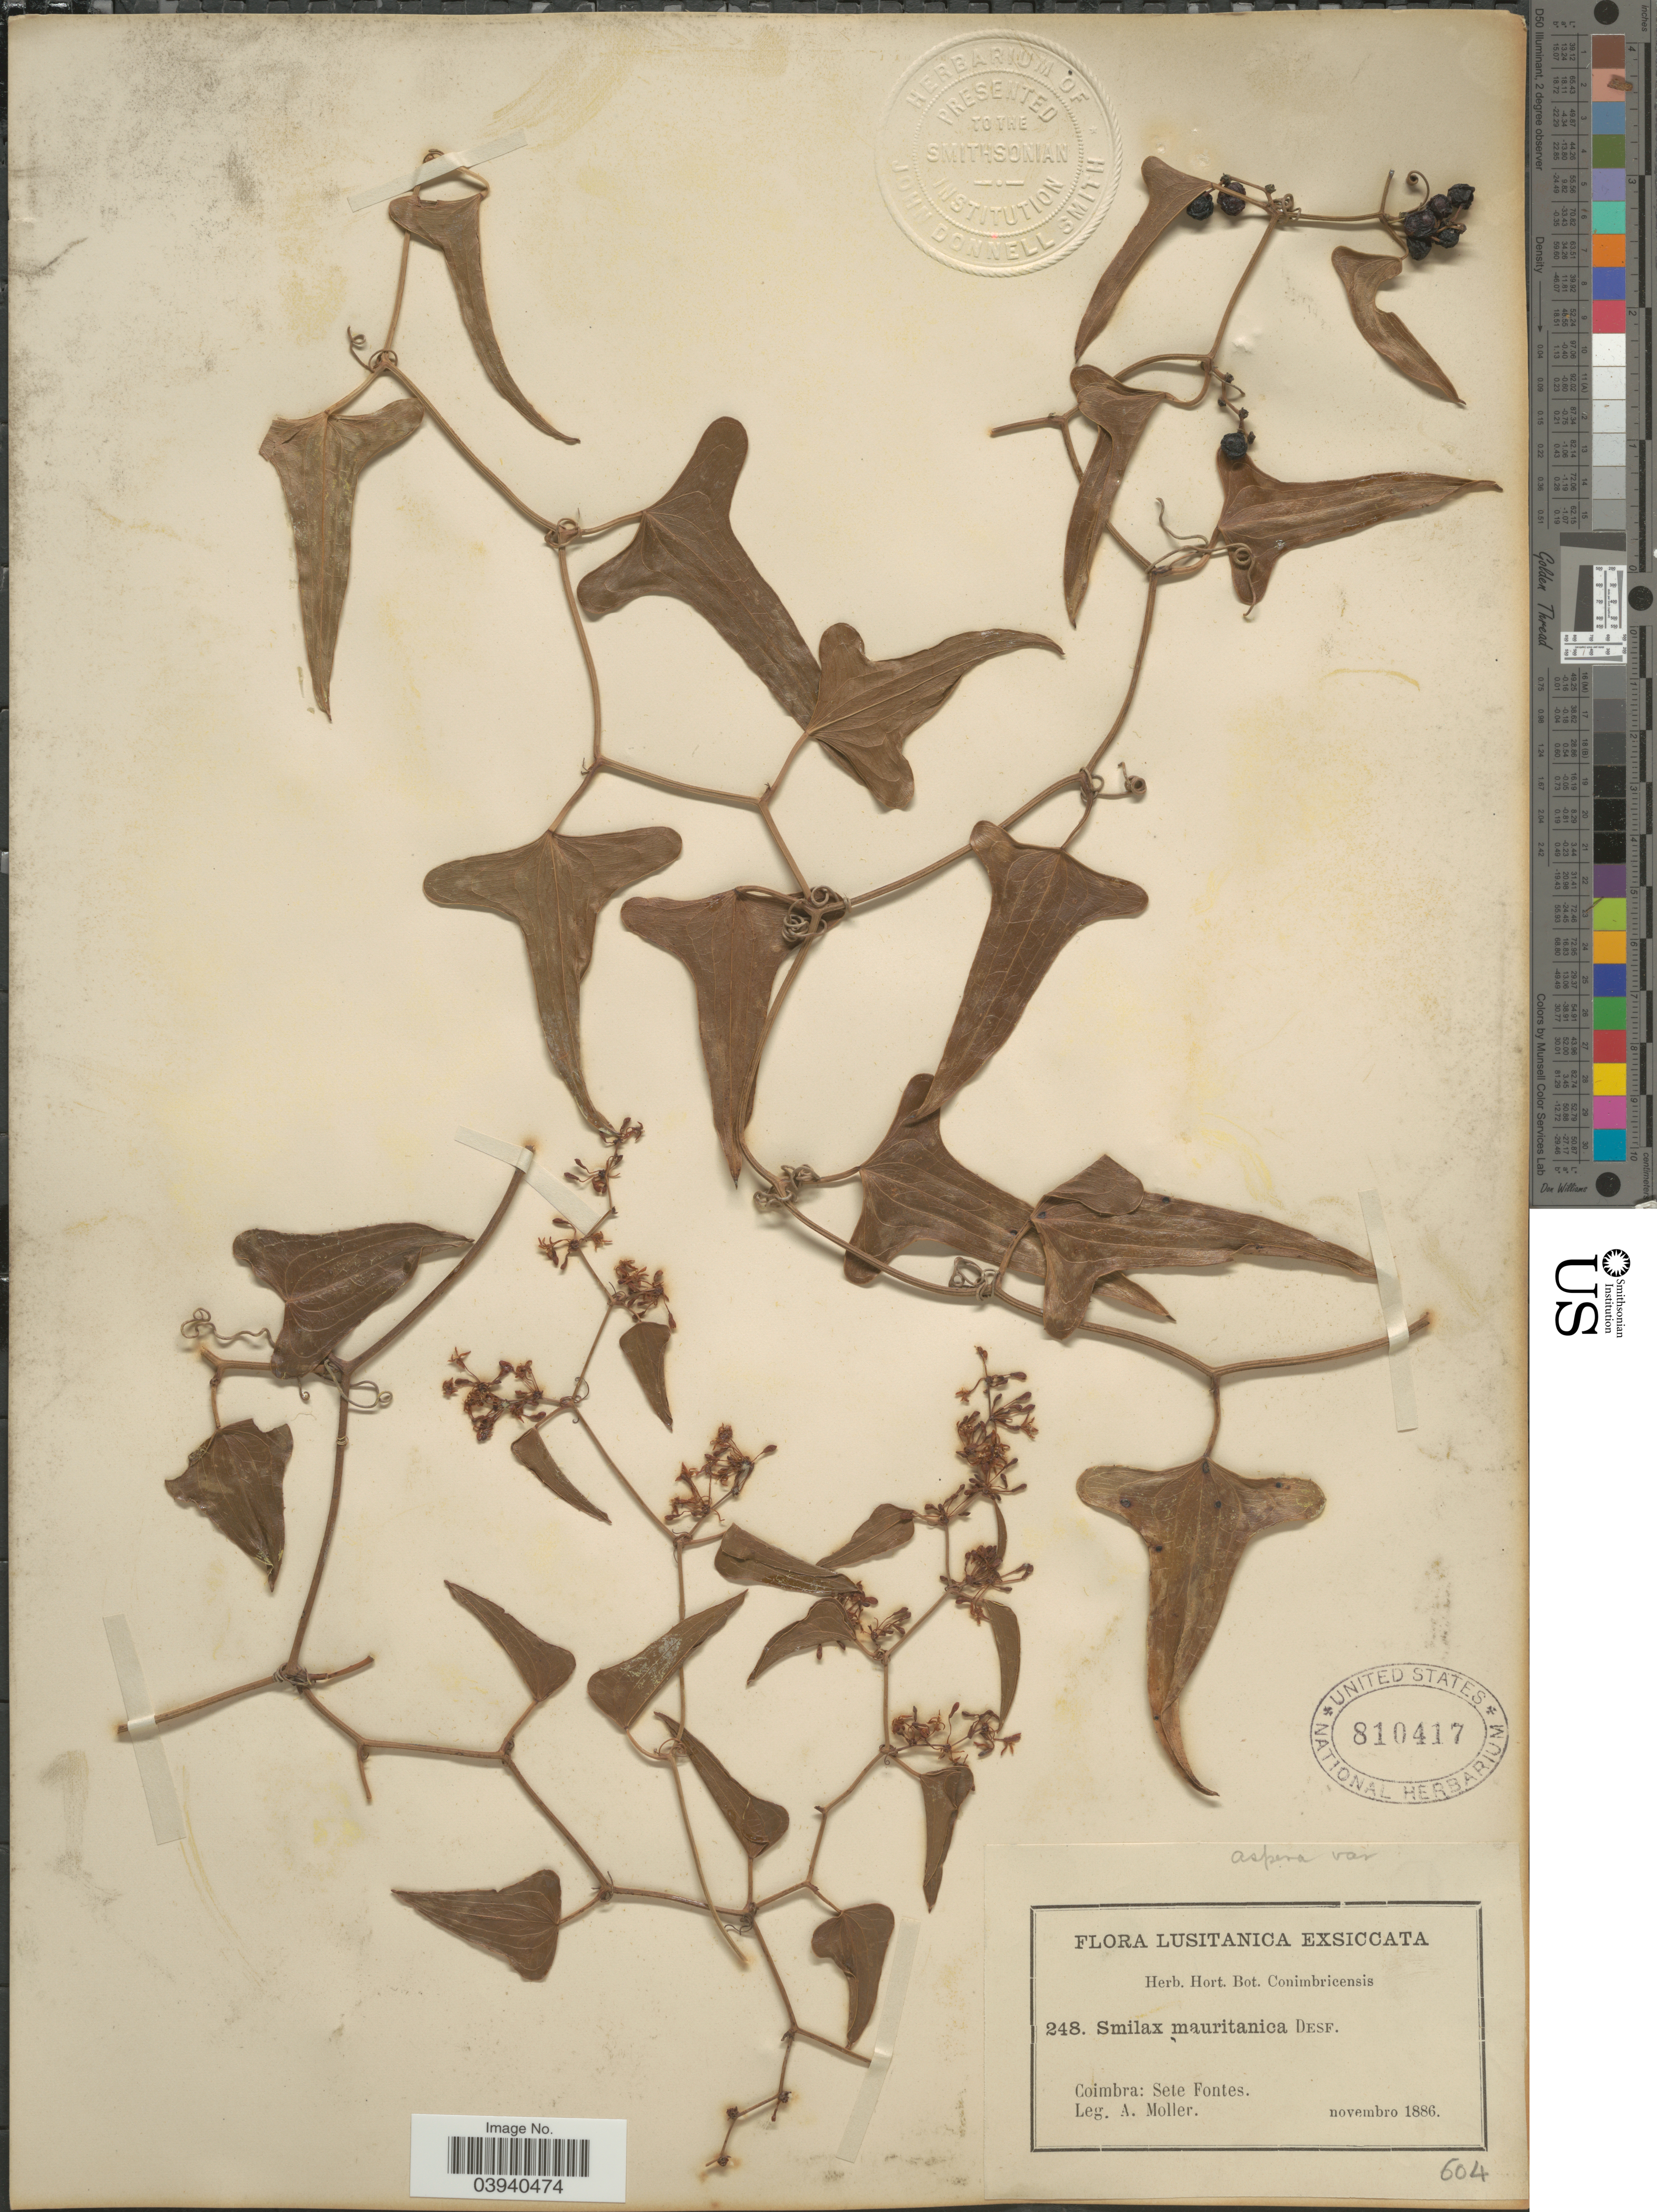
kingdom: Plantae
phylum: Tracheophyta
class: Liliopsida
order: Liliales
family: Smilacaceae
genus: Smilax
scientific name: Smilax aspera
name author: L.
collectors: A. Moller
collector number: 248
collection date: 1886-11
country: Portugal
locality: Lusitanica. Coimbra: Sete Fontes.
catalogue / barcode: US 810417